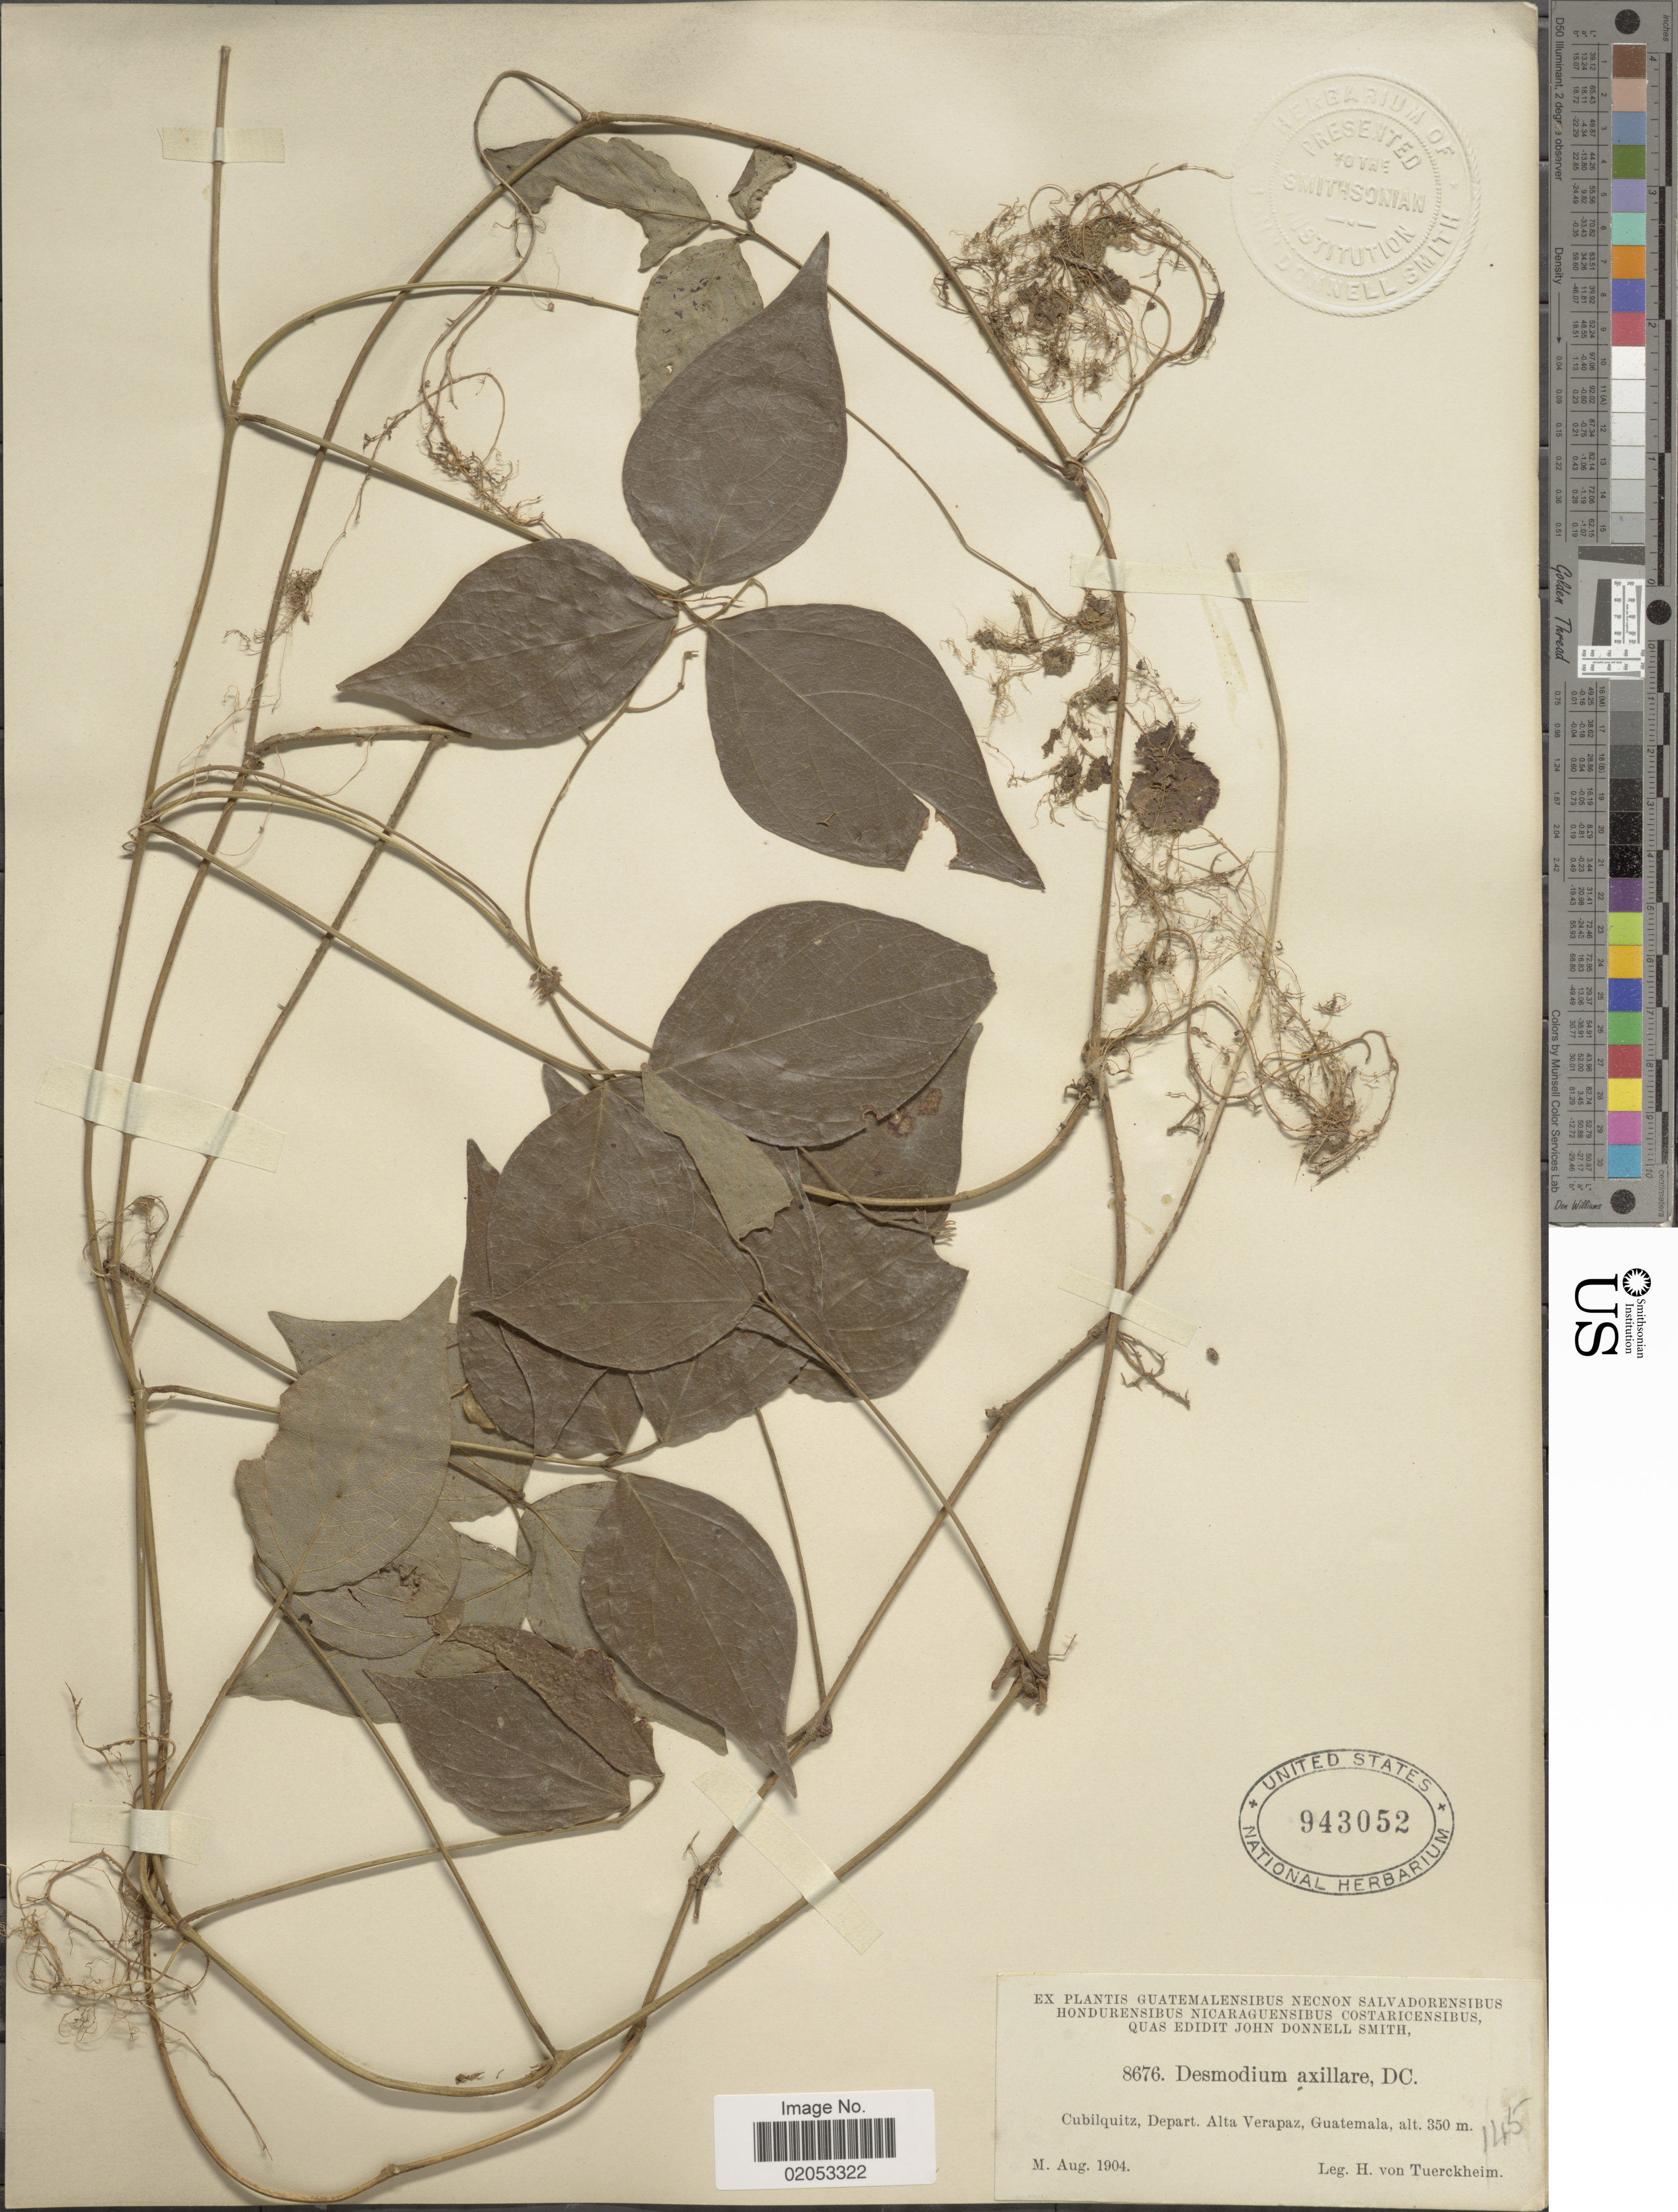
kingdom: Plantae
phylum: Tracheophyta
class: Magnoliopsida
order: Fabales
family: Fabaceae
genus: Desmodium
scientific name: Desmodium axillare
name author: (Sw.) DC.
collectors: H. von Türckheim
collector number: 8676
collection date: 1904-08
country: Guatemala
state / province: Alta Verapaz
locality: Cubilquitz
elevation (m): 350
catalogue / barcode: US 943052